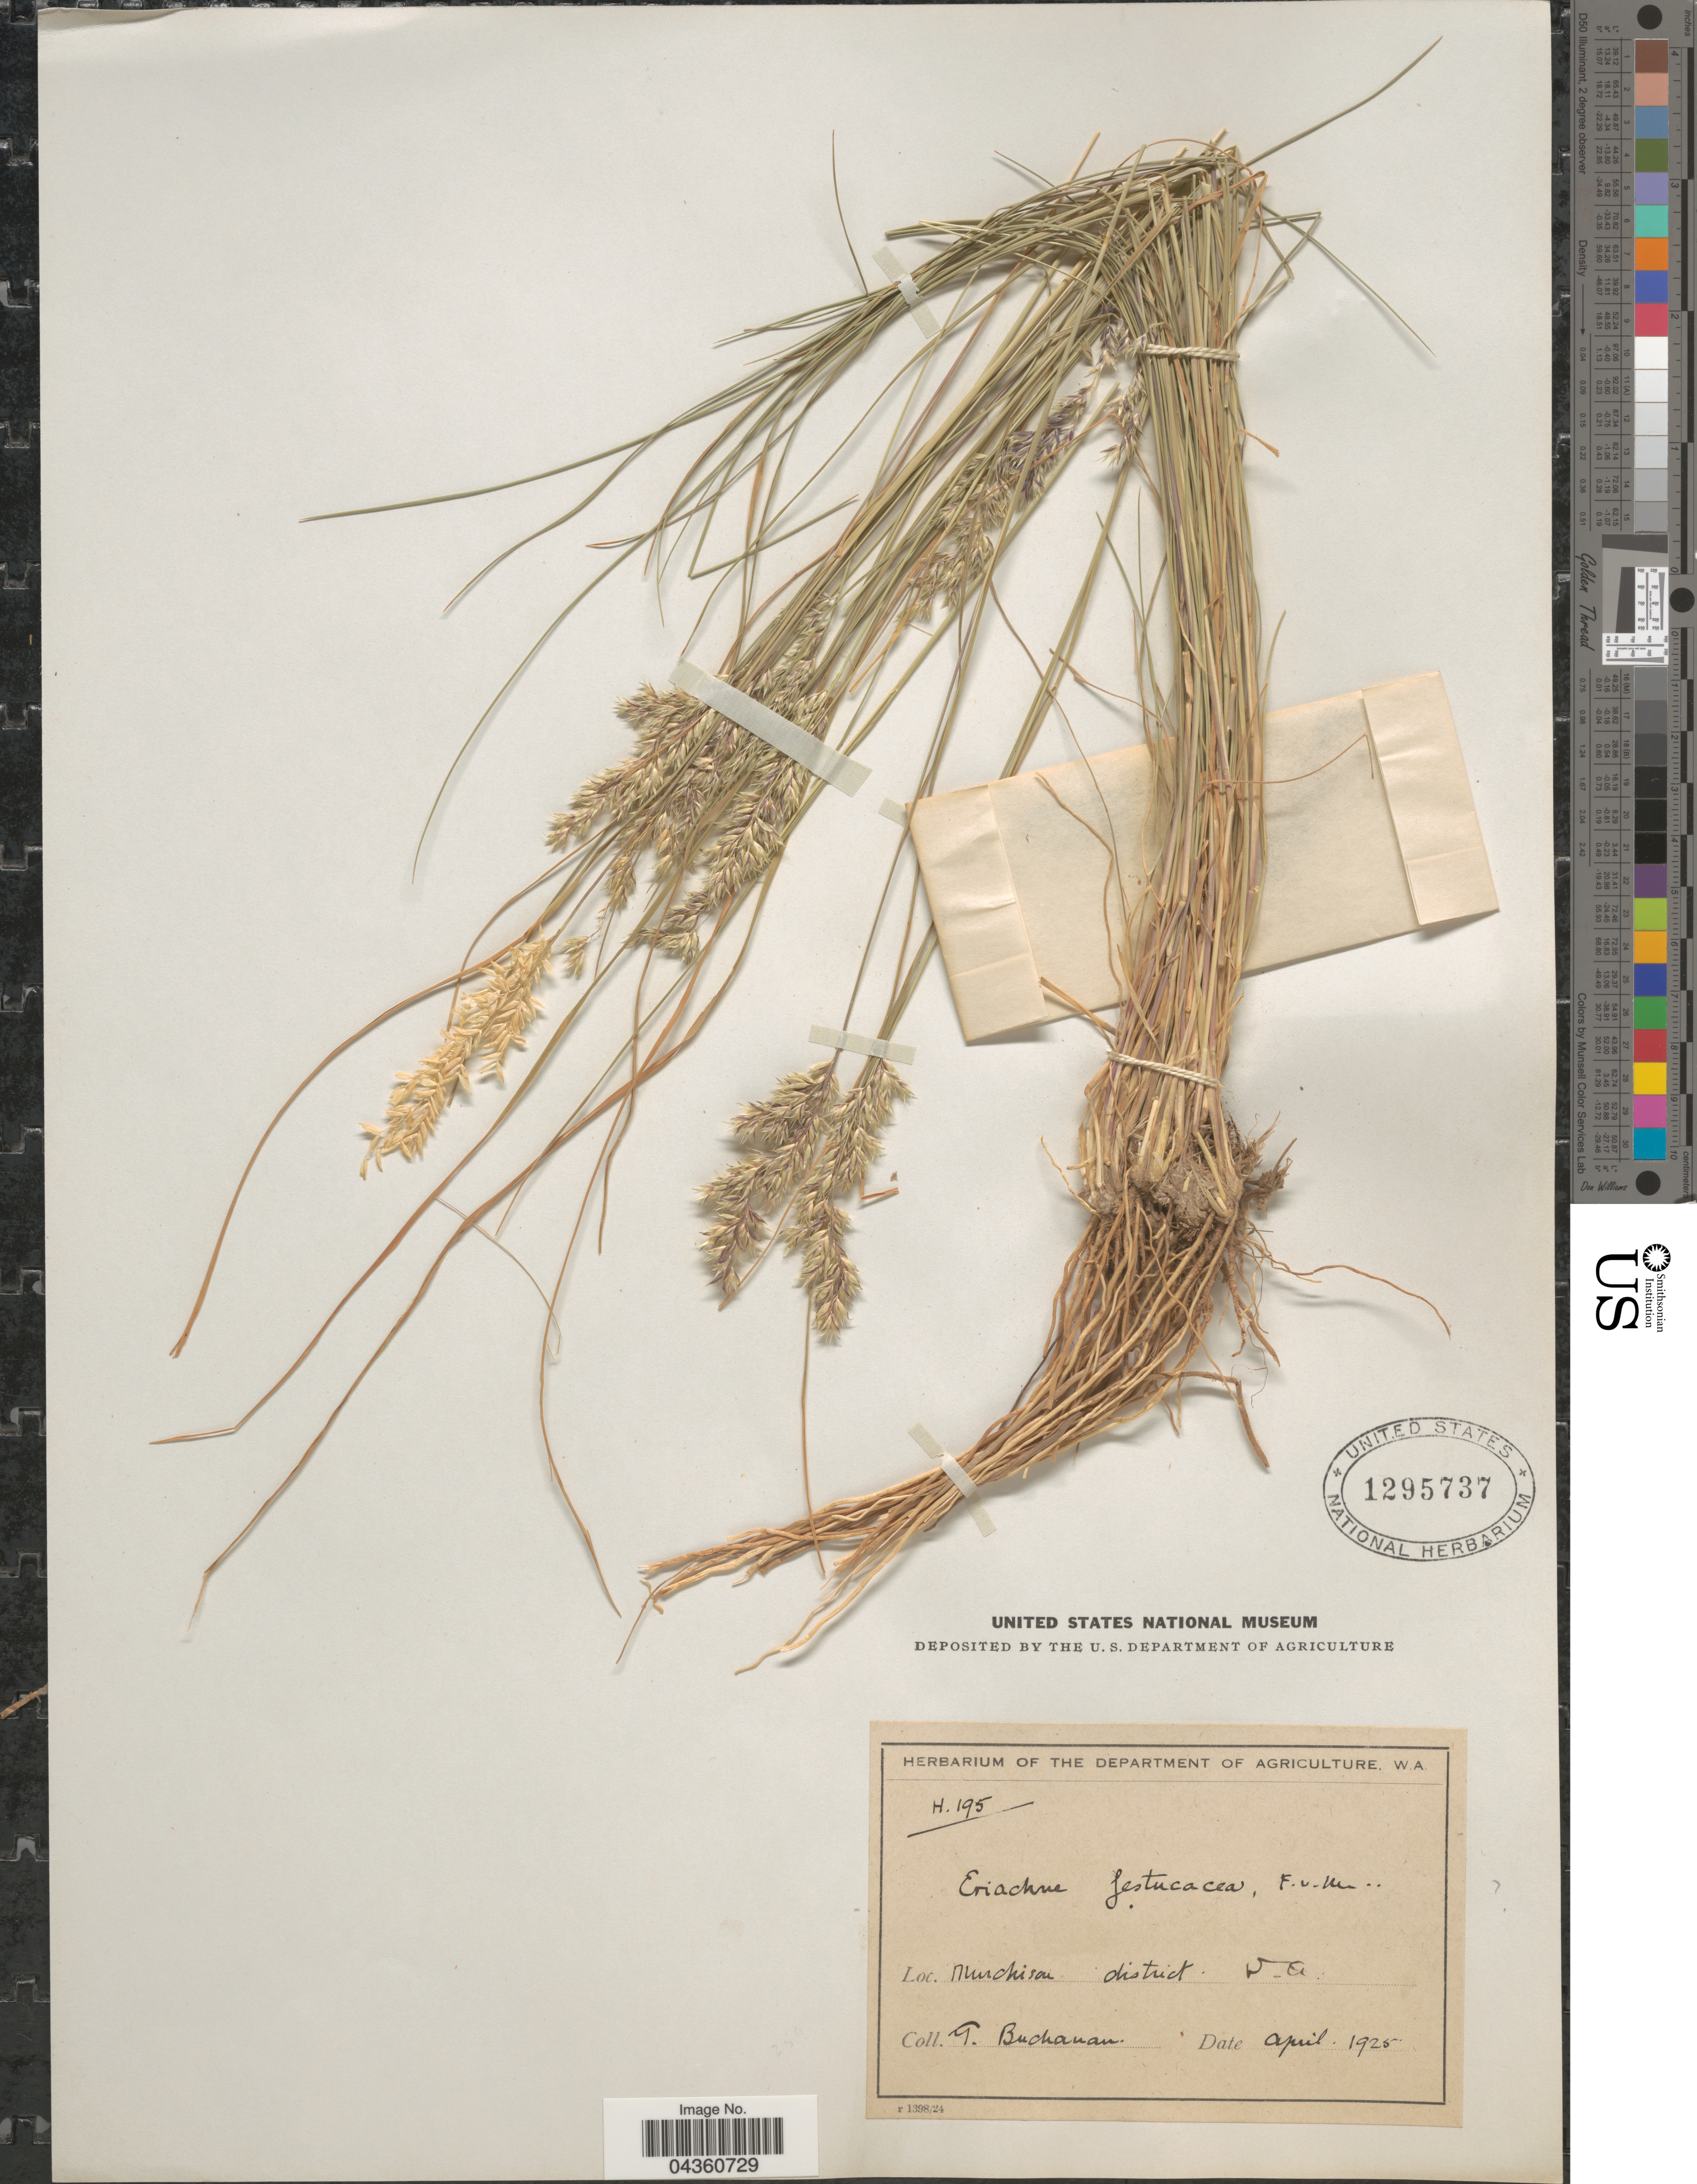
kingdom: Plantae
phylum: Tracheophyta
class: Liliopsida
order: Poales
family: Poaceae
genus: Eriachne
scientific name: Eriachne festucacea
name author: F. Muell.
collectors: G. Buchanan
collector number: H.195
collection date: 1925-04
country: Australia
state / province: Western Australia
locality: Murchison district.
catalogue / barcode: US 1295737